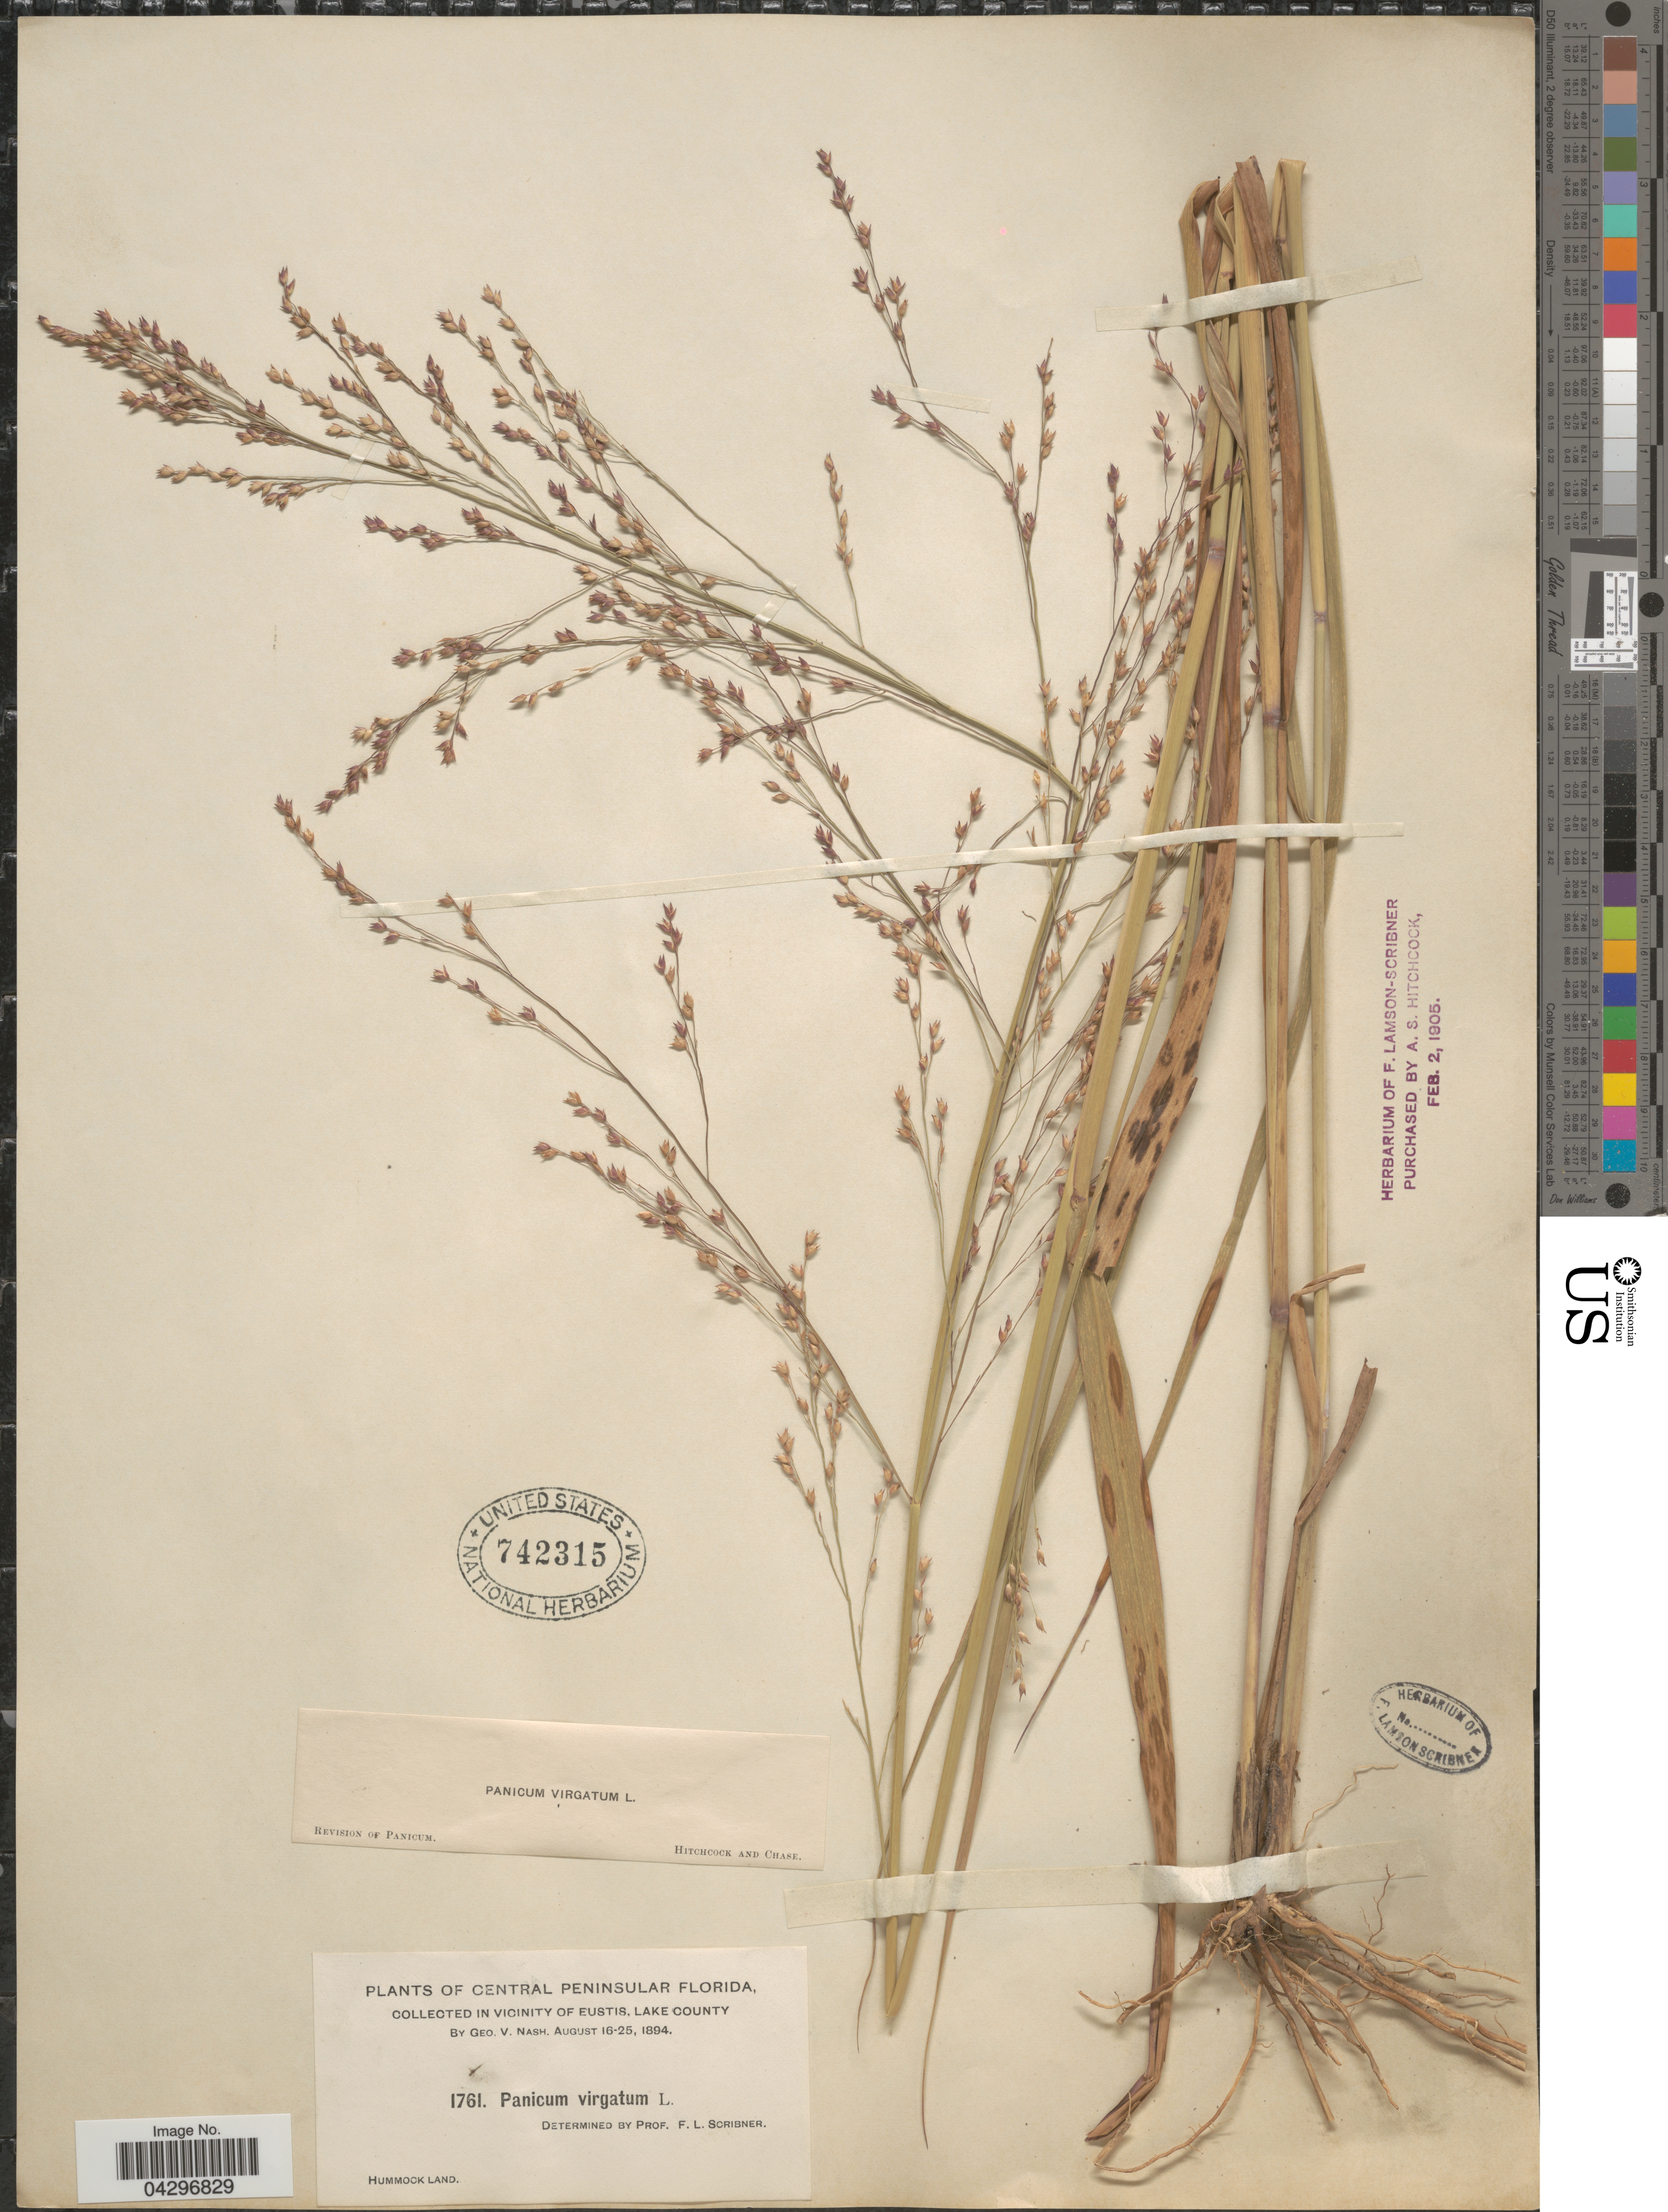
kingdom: Plantae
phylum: Tracheophyta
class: Liliopsida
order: Poales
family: Poaceae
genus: Panicum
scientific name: Panicum virgatum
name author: L.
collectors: G. V. Nash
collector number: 1761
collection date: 1894-08-16/1894-08-25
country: United States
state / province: Florida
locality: Central Peninsular Florida. In vicinity of Eustis, Lake County.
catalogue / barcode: US 742315